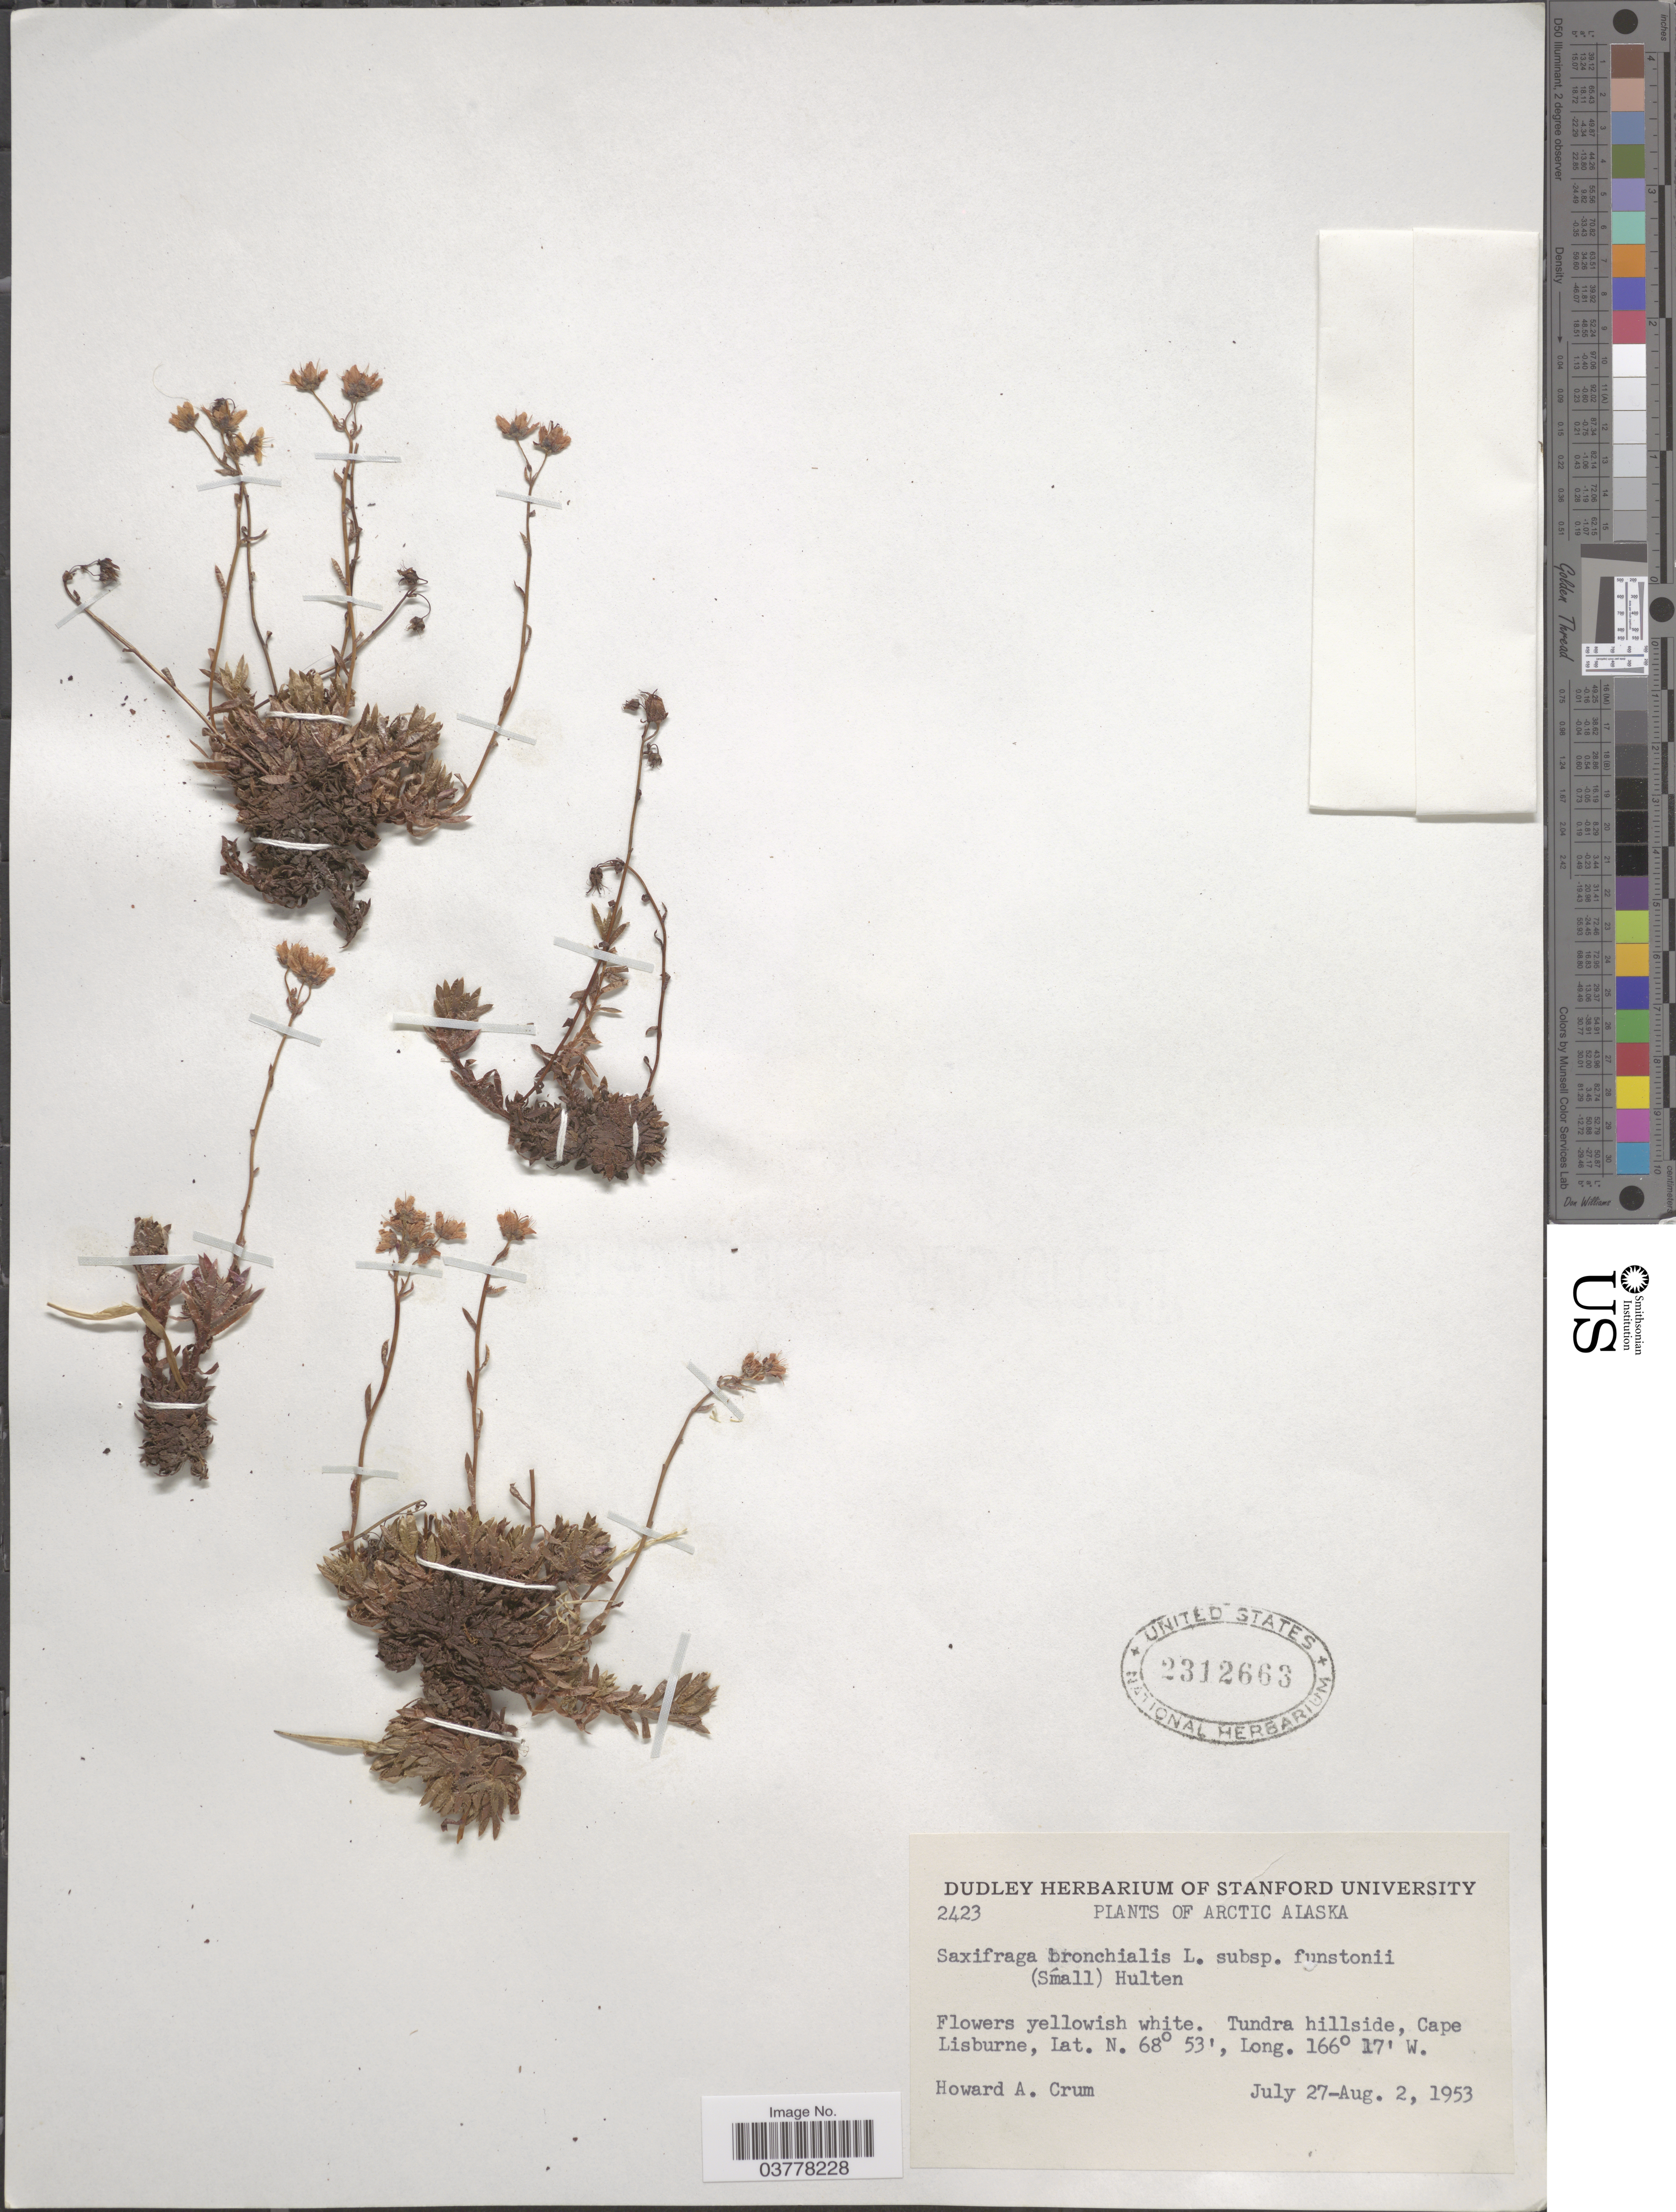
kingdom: Plantae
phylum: Tracheophyta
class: Magnoliopsida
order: Saxifragales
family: Saxifragaceae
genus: Saxifraga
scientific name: Saxifraga bronchialis subsp. funstonii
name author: (Small) Hultén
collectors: H. A. Crum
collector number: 2423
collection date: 1953-07-27/1953-08-02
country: United States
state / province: Alaska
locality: Arctic Alaska. Tundra hillside, Cape Lisburne.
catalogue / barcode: US 2312663